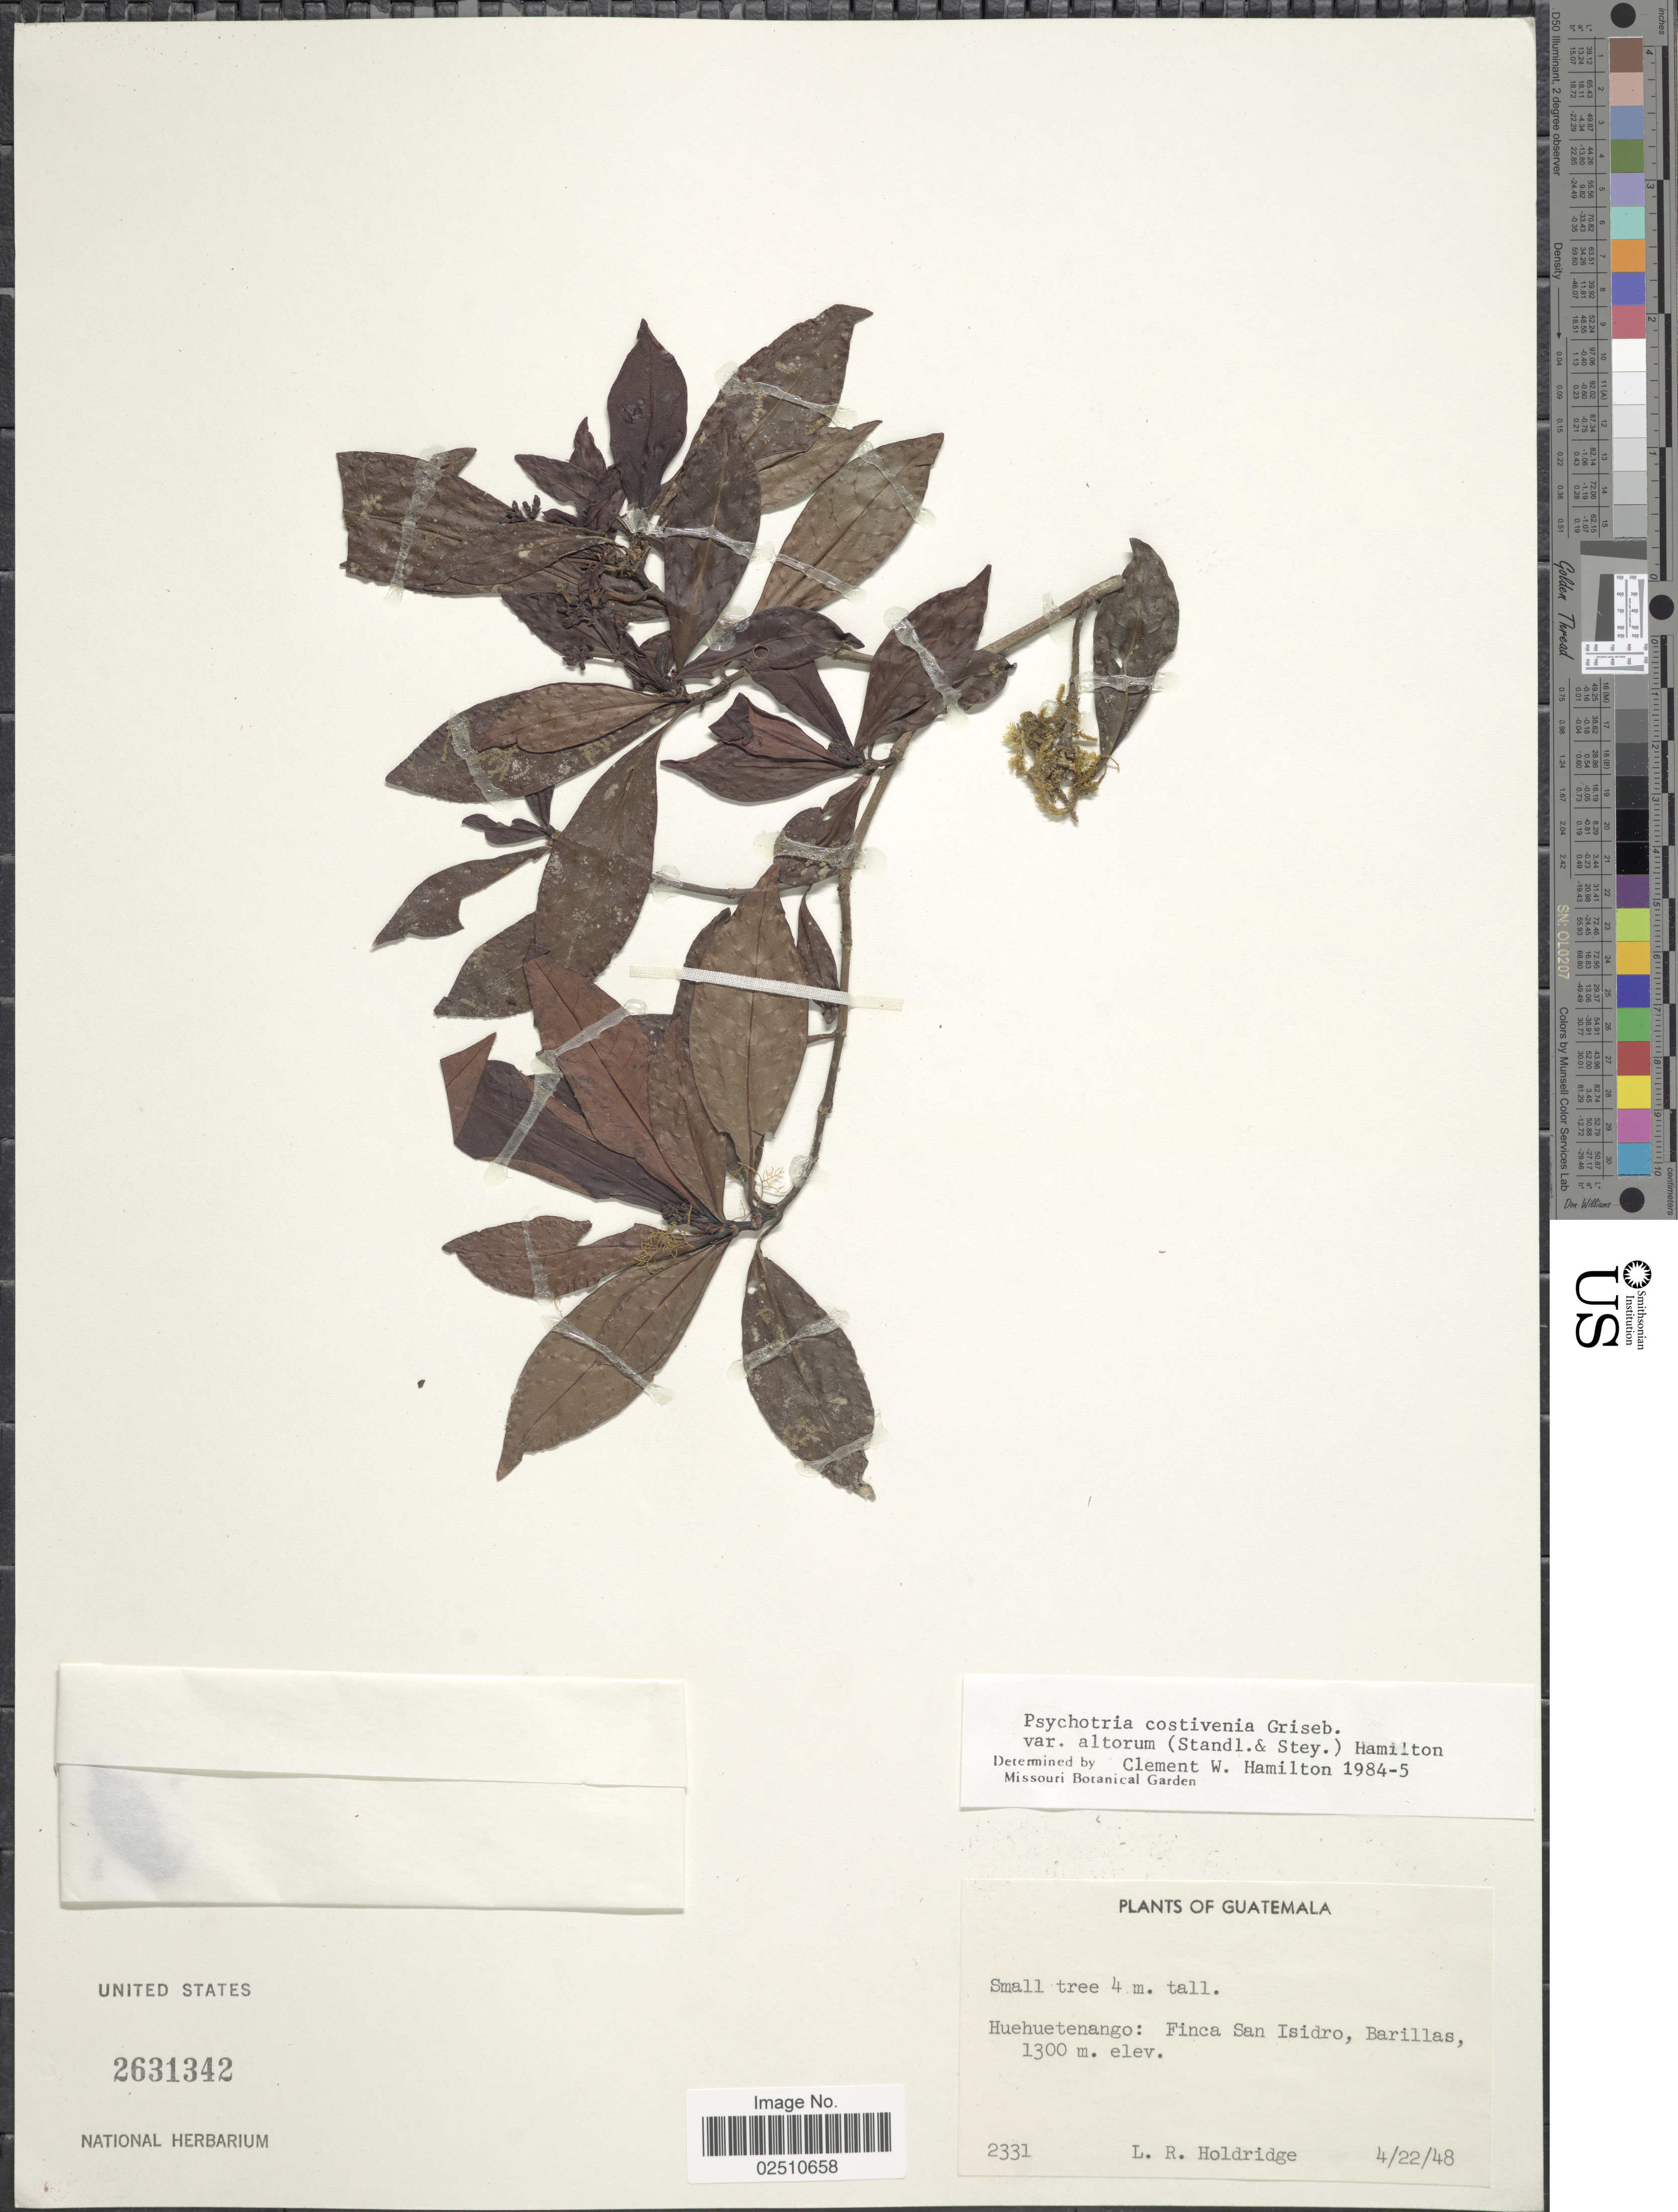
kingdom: Plantae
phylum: Tracheophyta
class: Magnoliopsida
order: Gentianales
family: Rubiaceae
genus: Psychotria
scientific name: Psychotria costivenia var. altorum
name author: (Standl. & Steyerm.) C.W. Ham.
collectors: L. Holdridge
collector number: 2331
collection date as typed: Transcribed d/m/y: 22/4/48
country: Guatemala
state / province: Huehuetenango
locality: Finca San Isidro, Barillas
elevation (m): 1300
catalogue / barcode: US 2631342